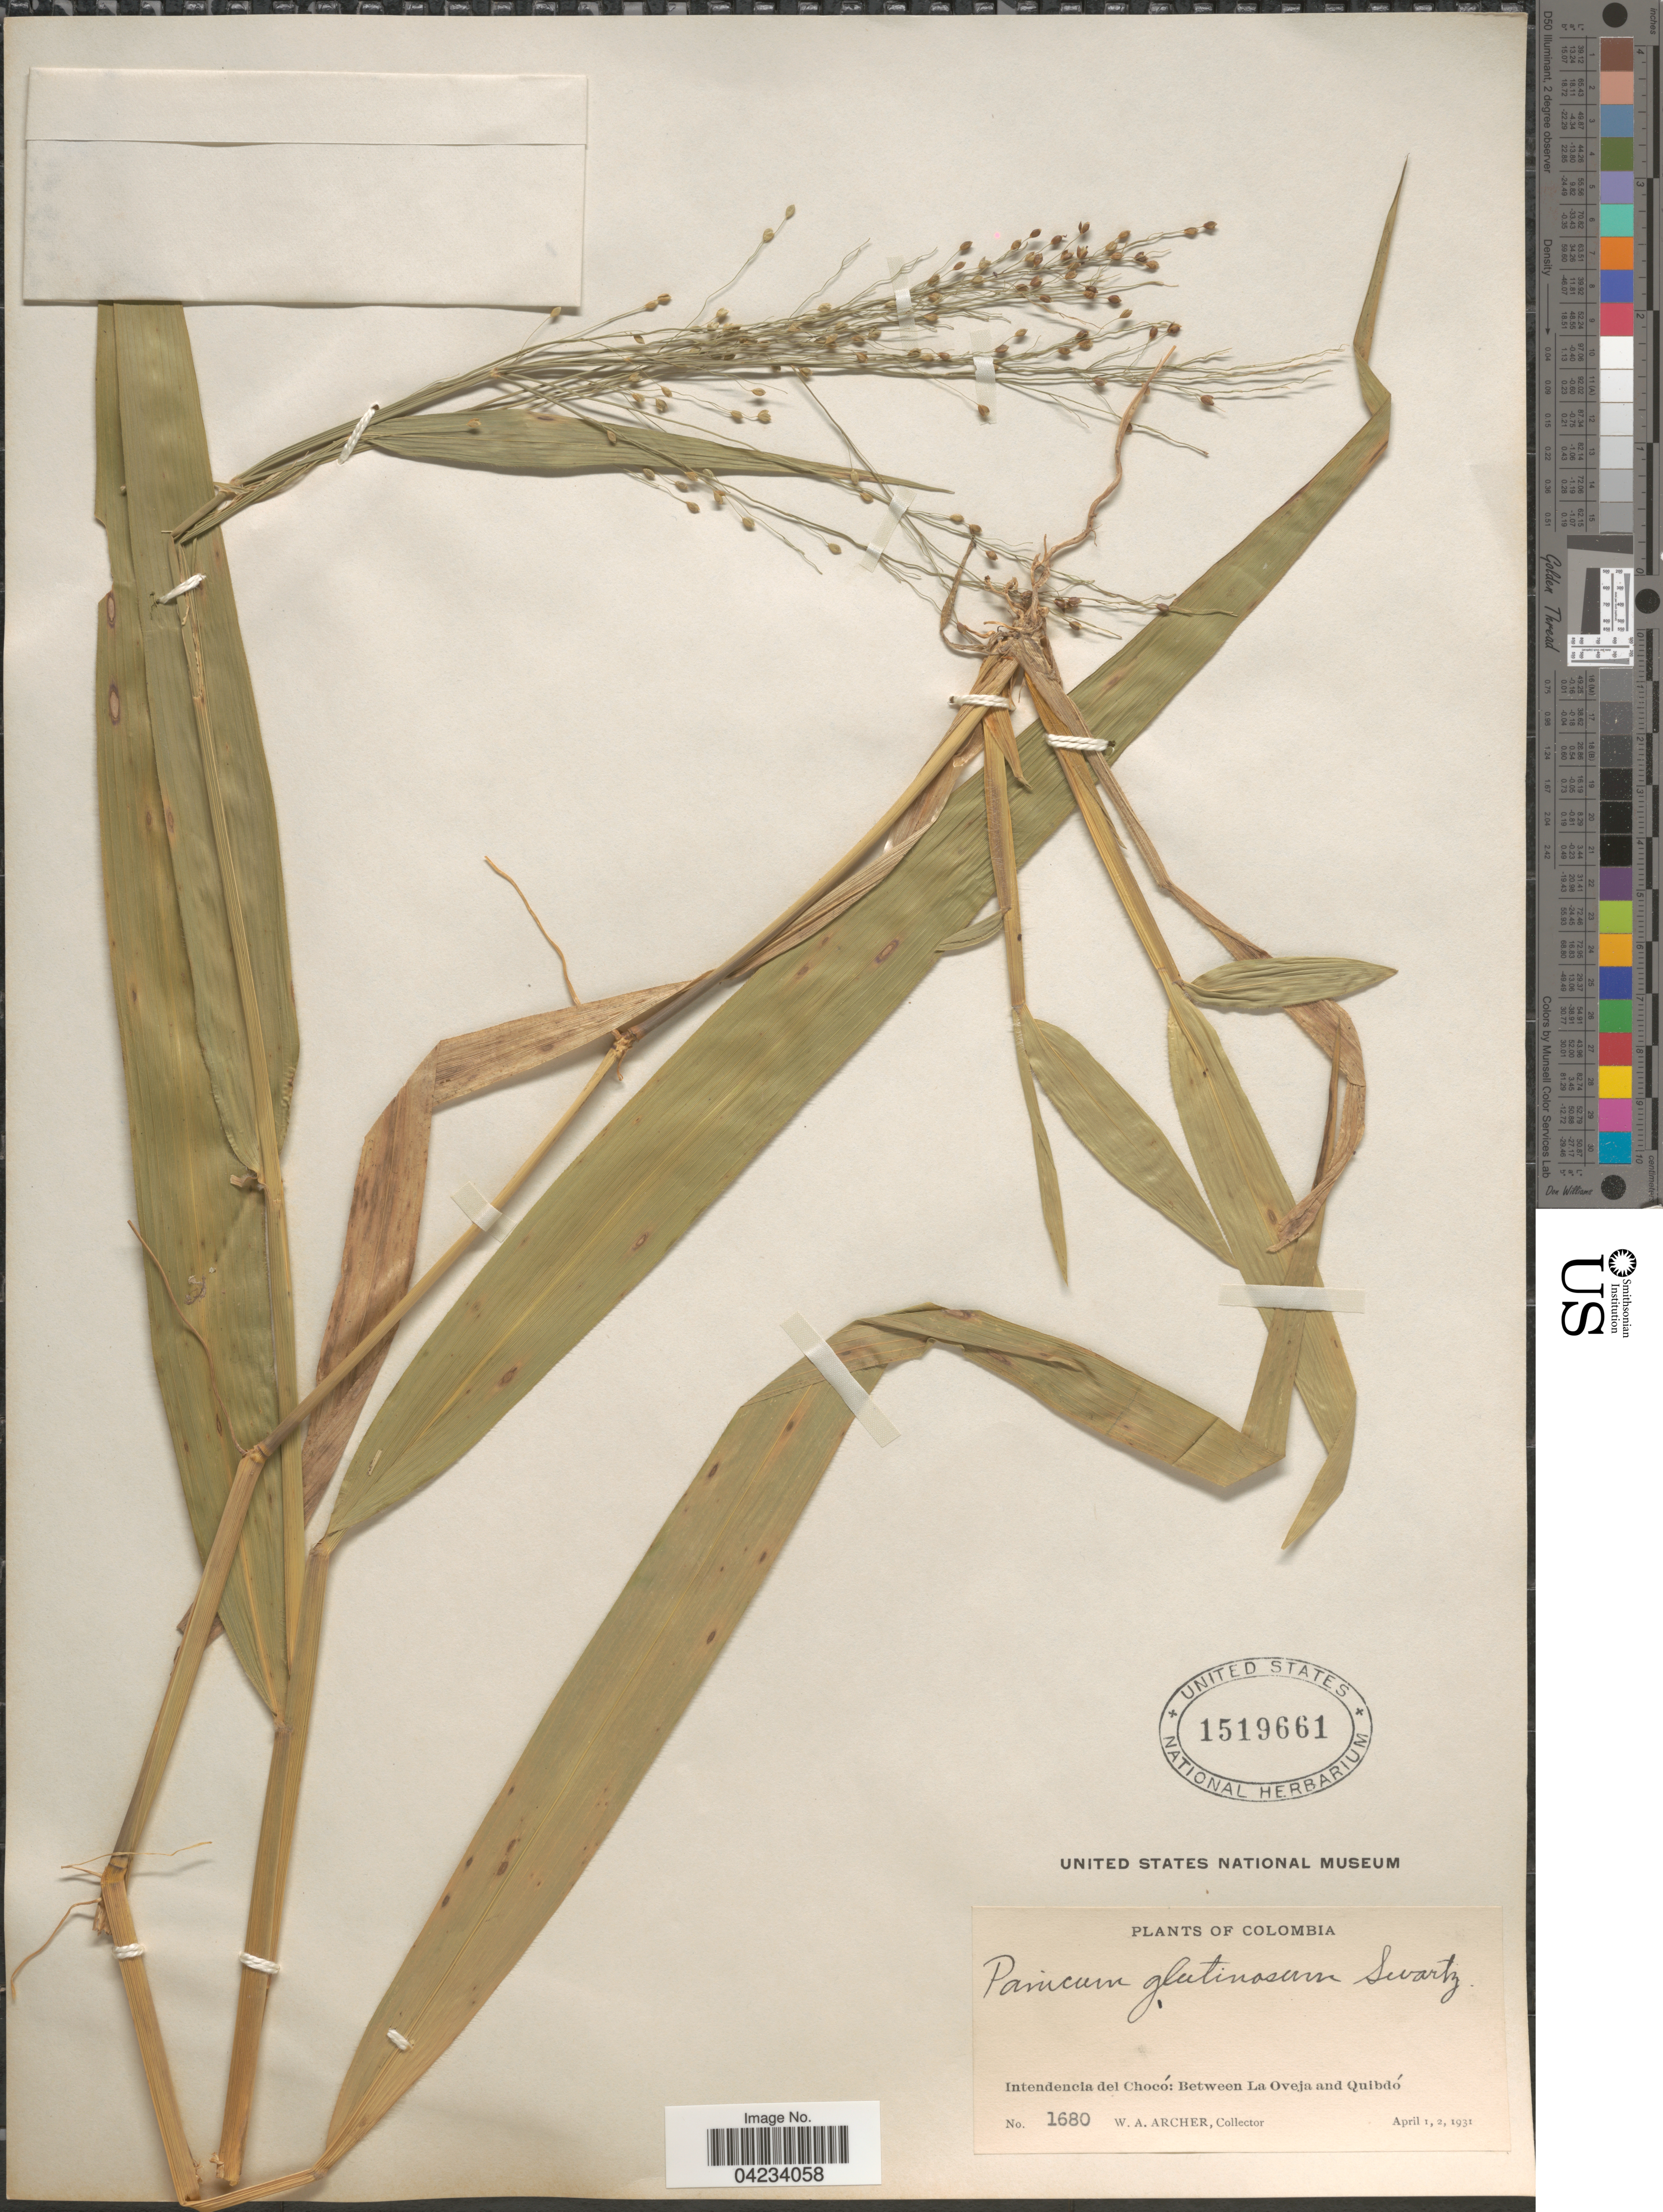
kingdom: Plantae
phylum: Tracheophyta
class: Liliopsida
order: Poales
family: Poaceae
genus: Homolepis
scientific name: Homolepis glutinosa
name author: (Sw.) Zuloaga & Soderstr.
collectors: W. Archer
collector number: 1680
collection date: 1931-04-01/1931-04-02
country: Colombia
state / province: Chocó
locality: Intendencia del Chocó: Between La Oveja and Quibdó.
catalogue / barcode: US 1519661